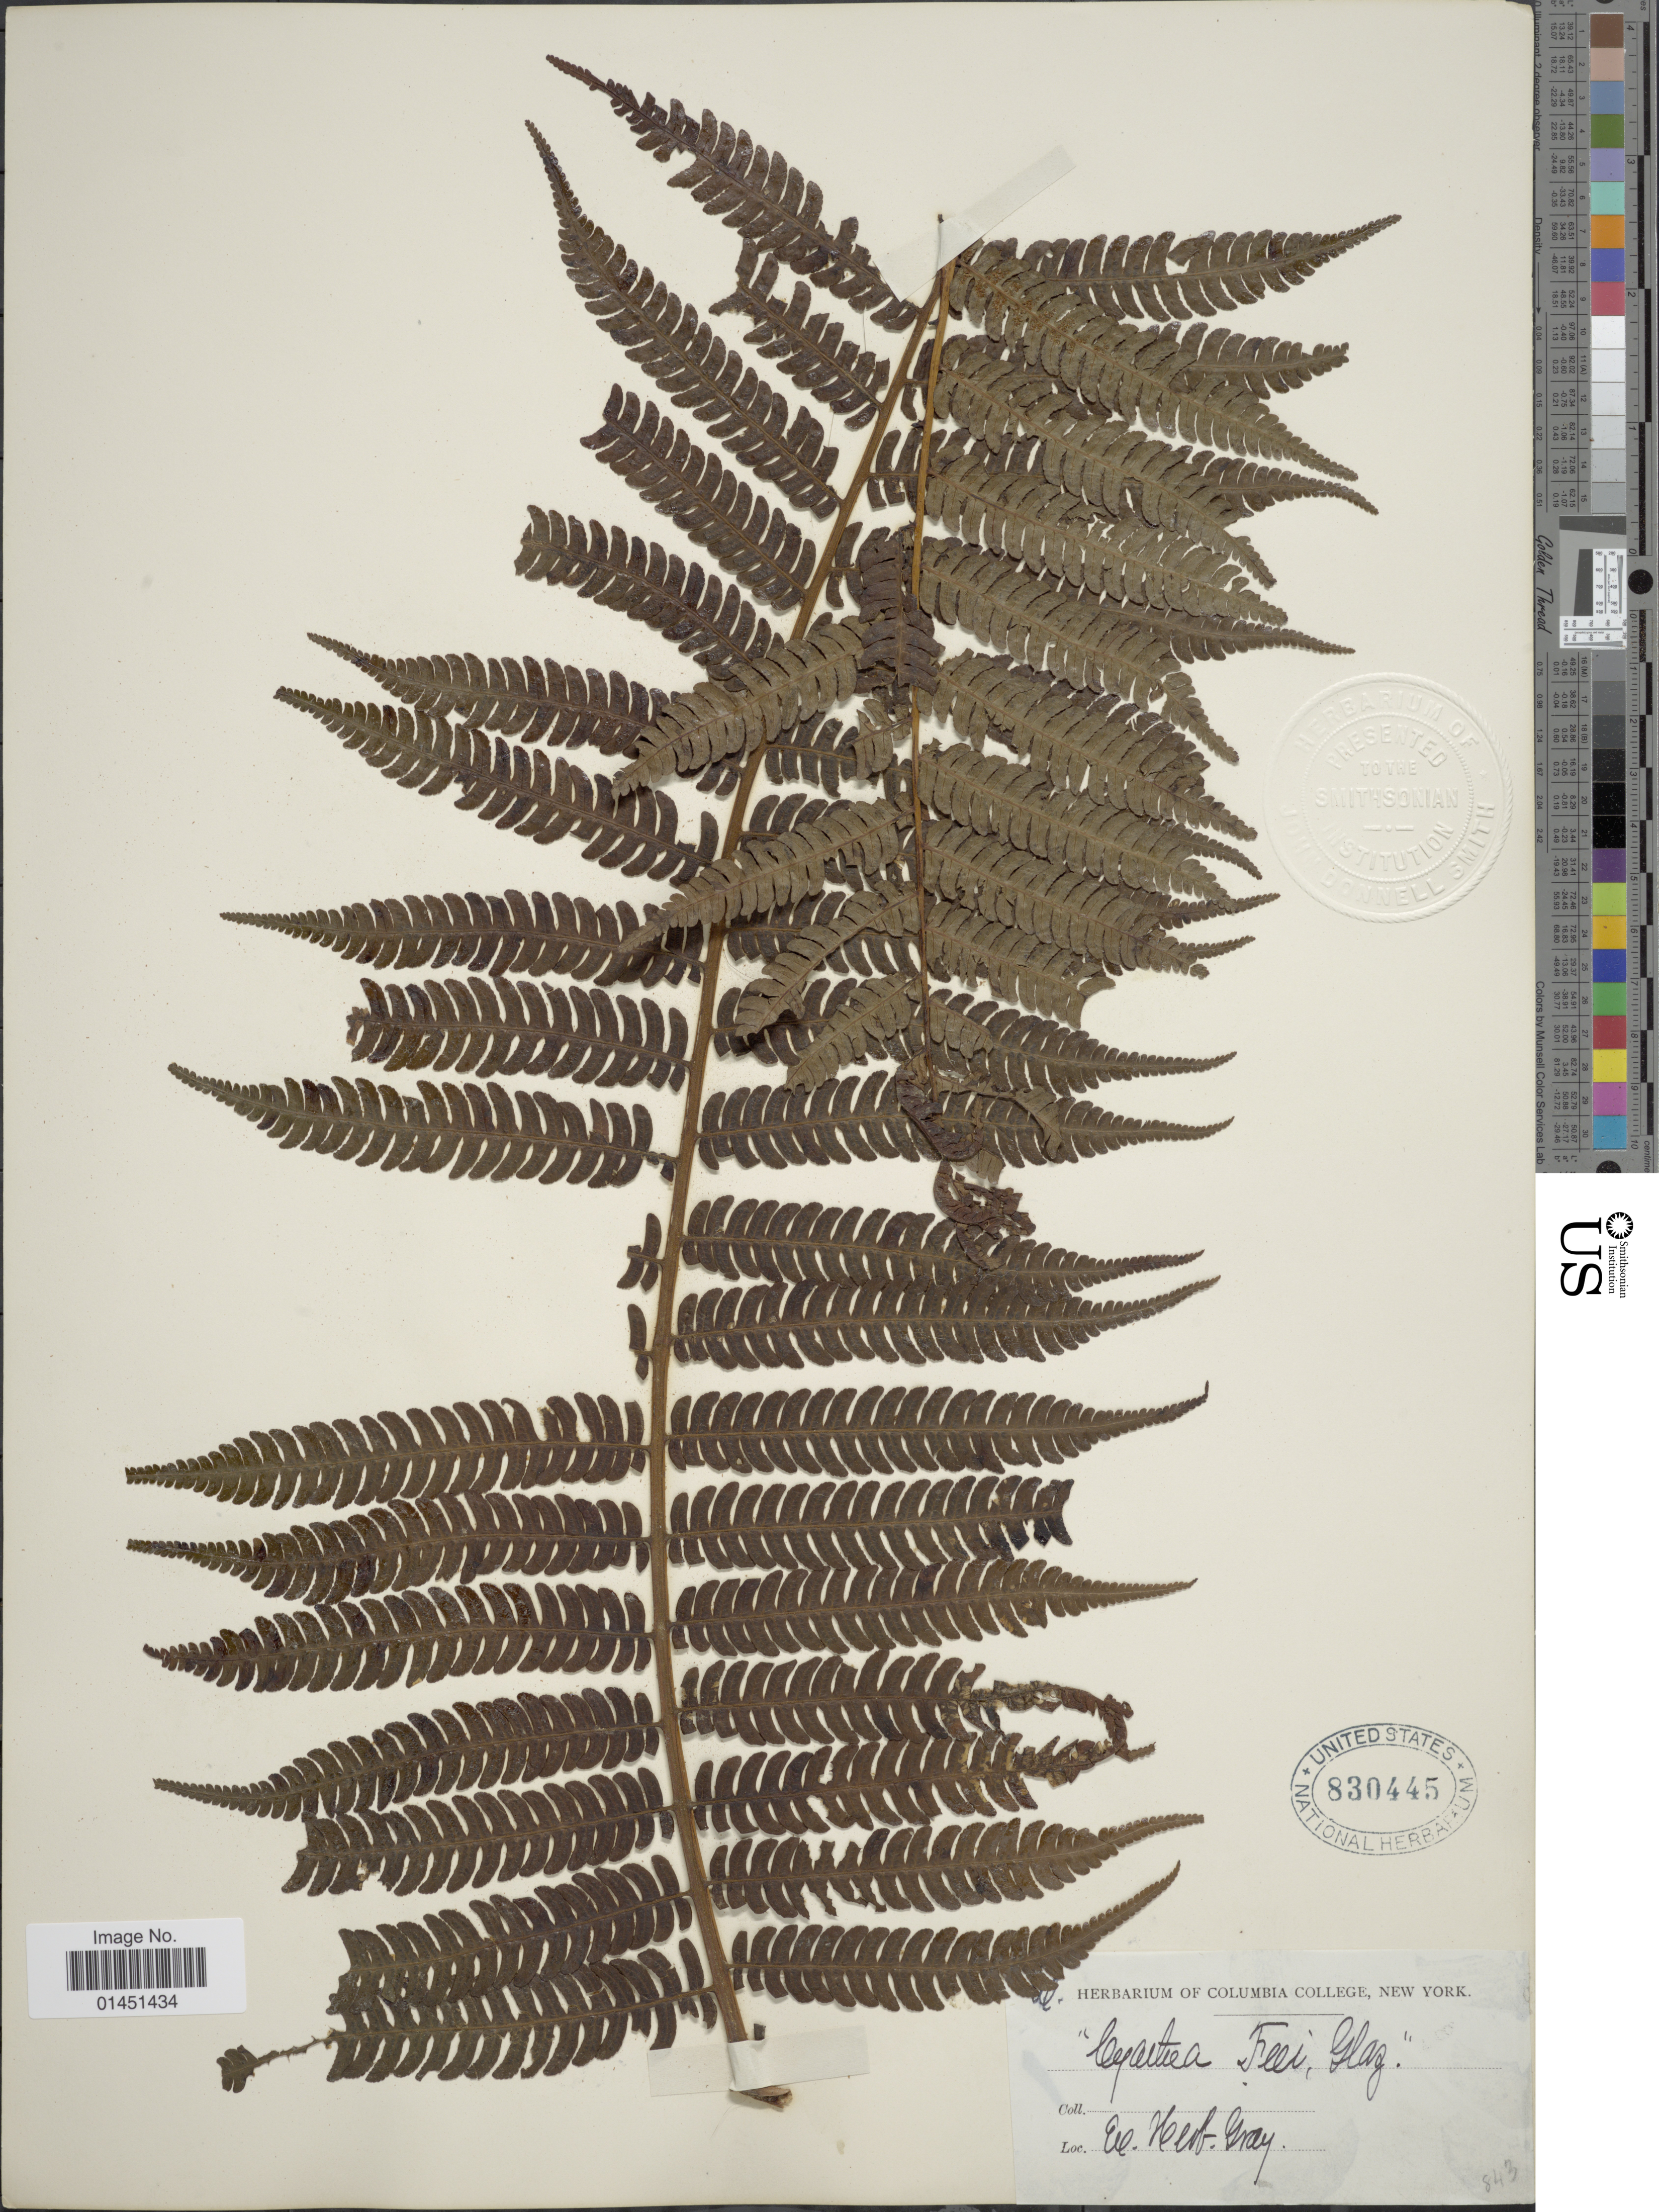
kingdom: Plantae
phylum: Tracheophyta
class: Polypodiopsida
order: Cyatheales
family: Cyatheaceae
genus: Cyathea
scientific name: Cyathea delgadii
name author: Pohl ex Sternb.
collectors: ex herb. Gray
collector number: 843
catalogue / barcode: US 830445